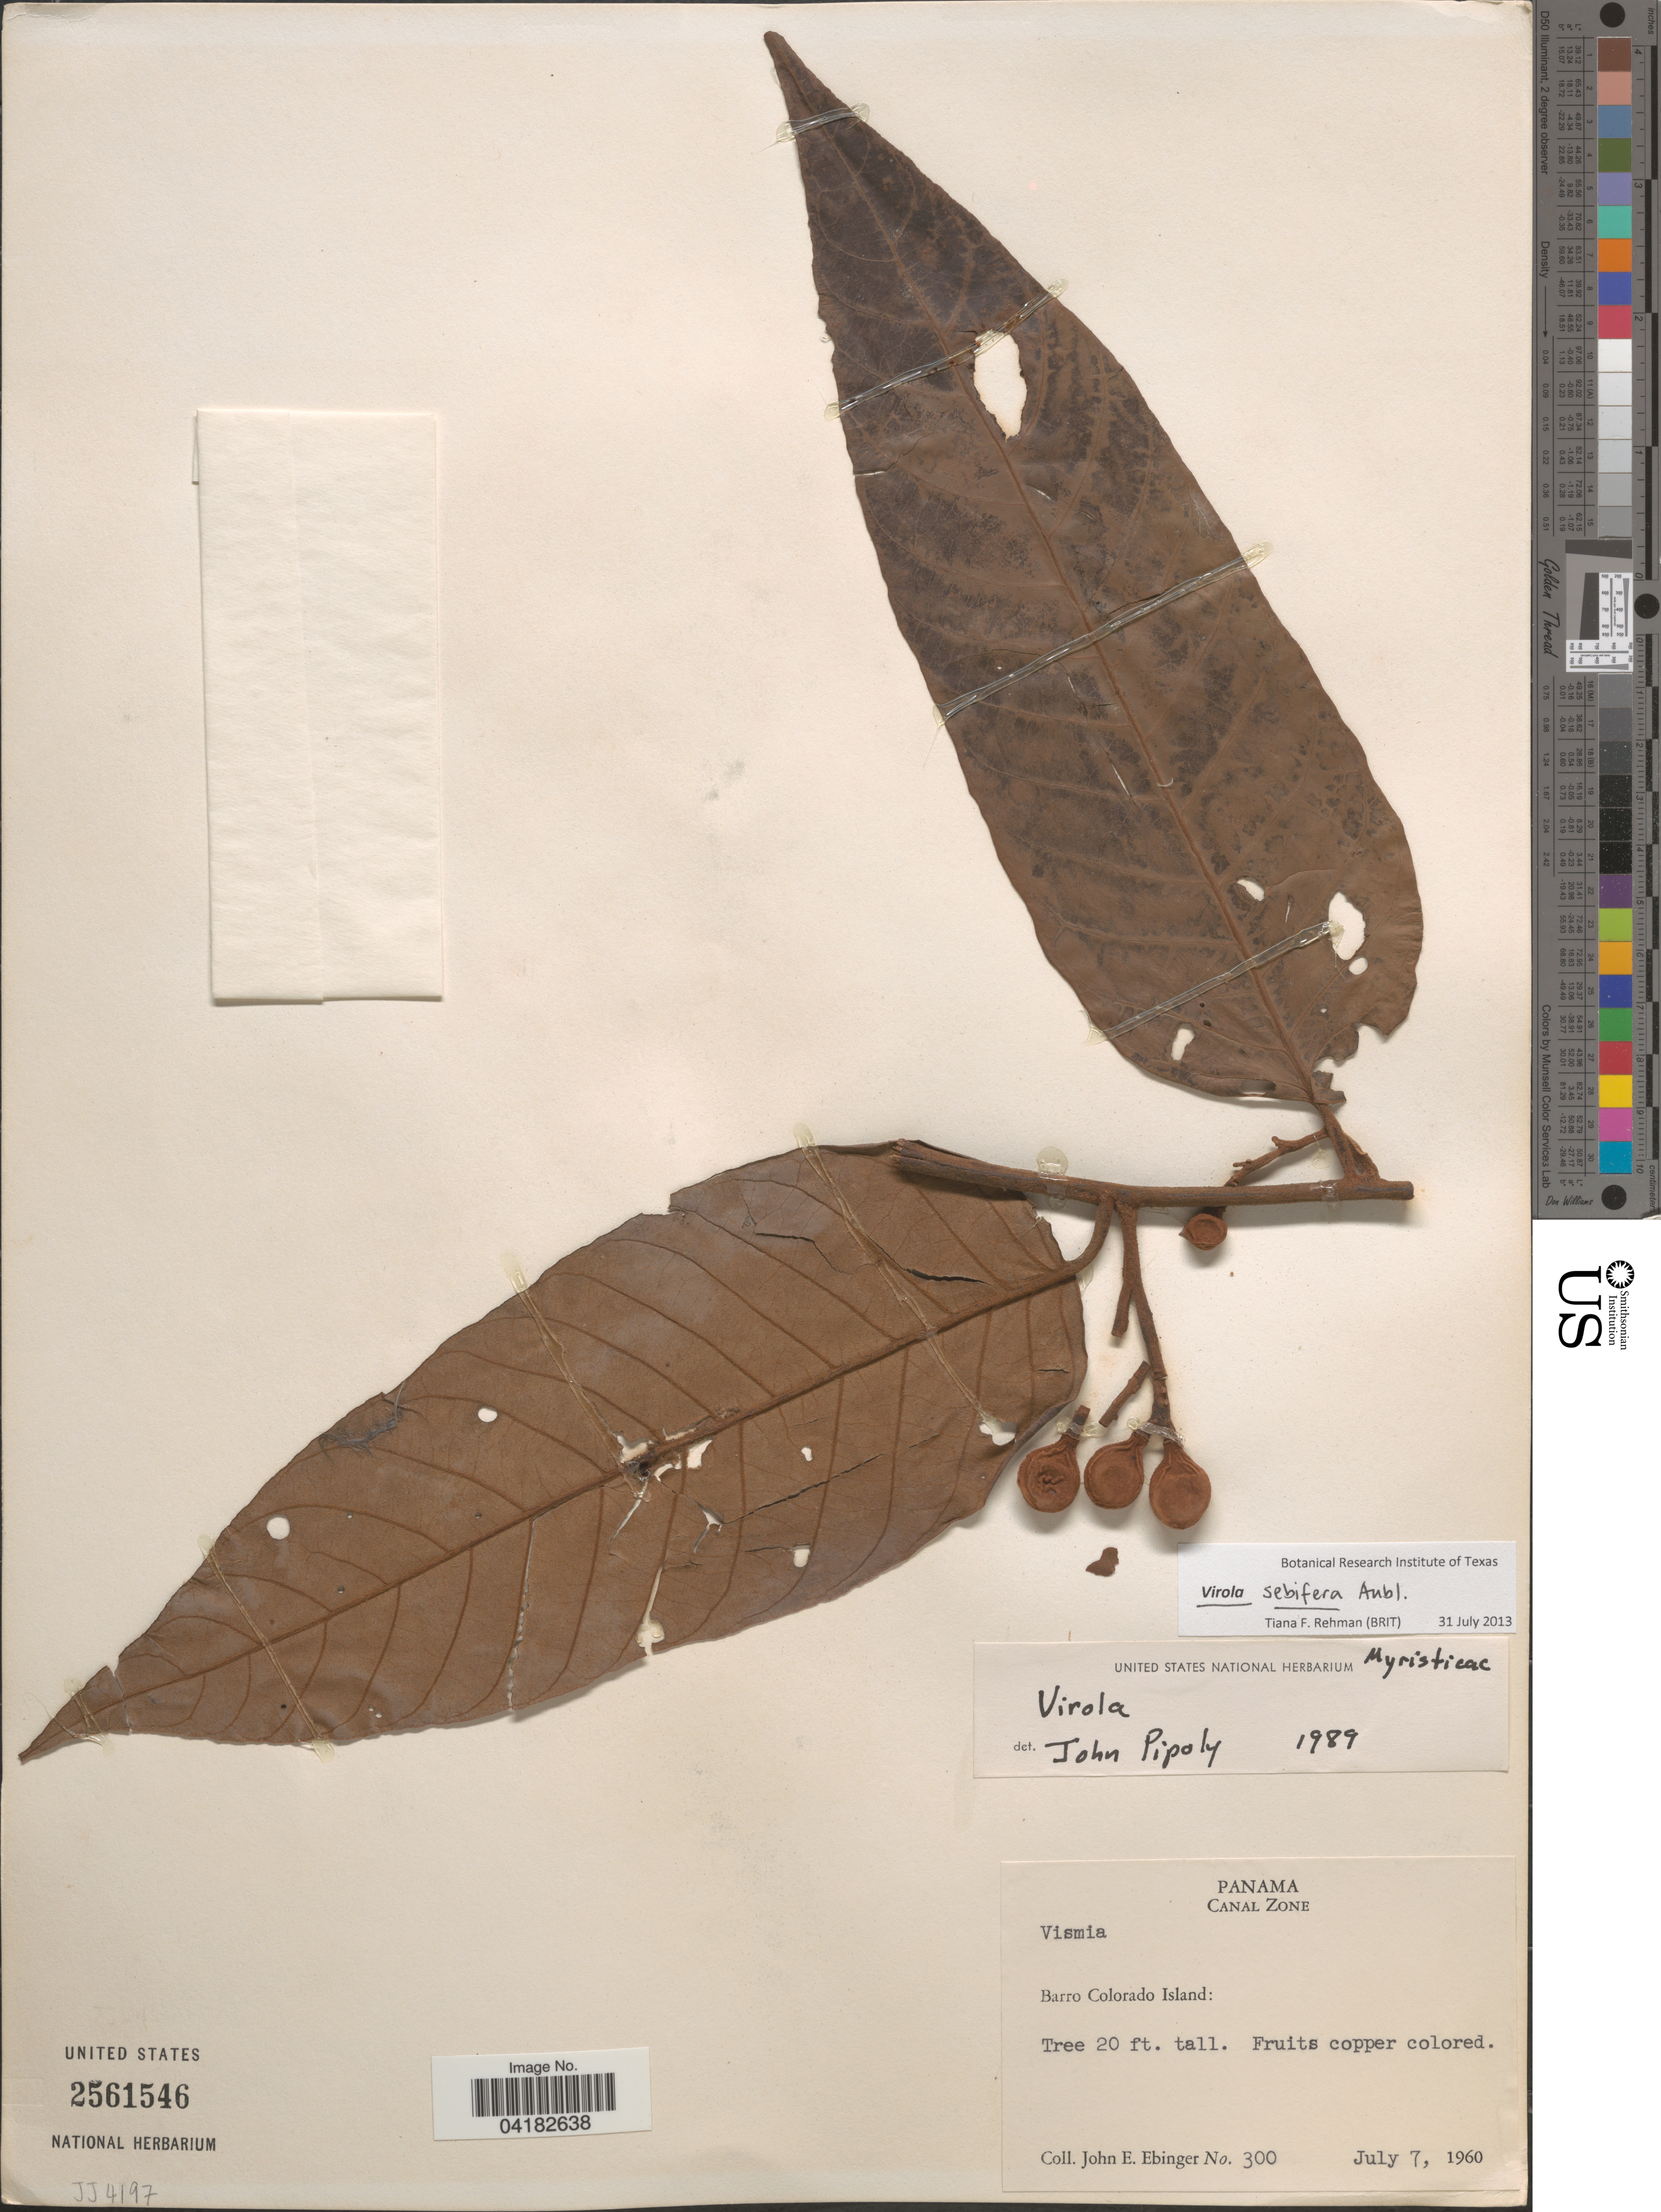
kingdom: Plantae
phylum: Tracheophyta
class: Magnoliopsida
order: Magnoliales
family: Myristicaceae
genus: Virola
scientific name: Virola sebifera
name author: Aubl.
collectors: J. Ebinger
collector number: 300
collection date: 1960-07-07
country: Panama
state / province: Colón / Panamá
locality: Barro Colorado Island.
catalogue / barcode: US 2561546